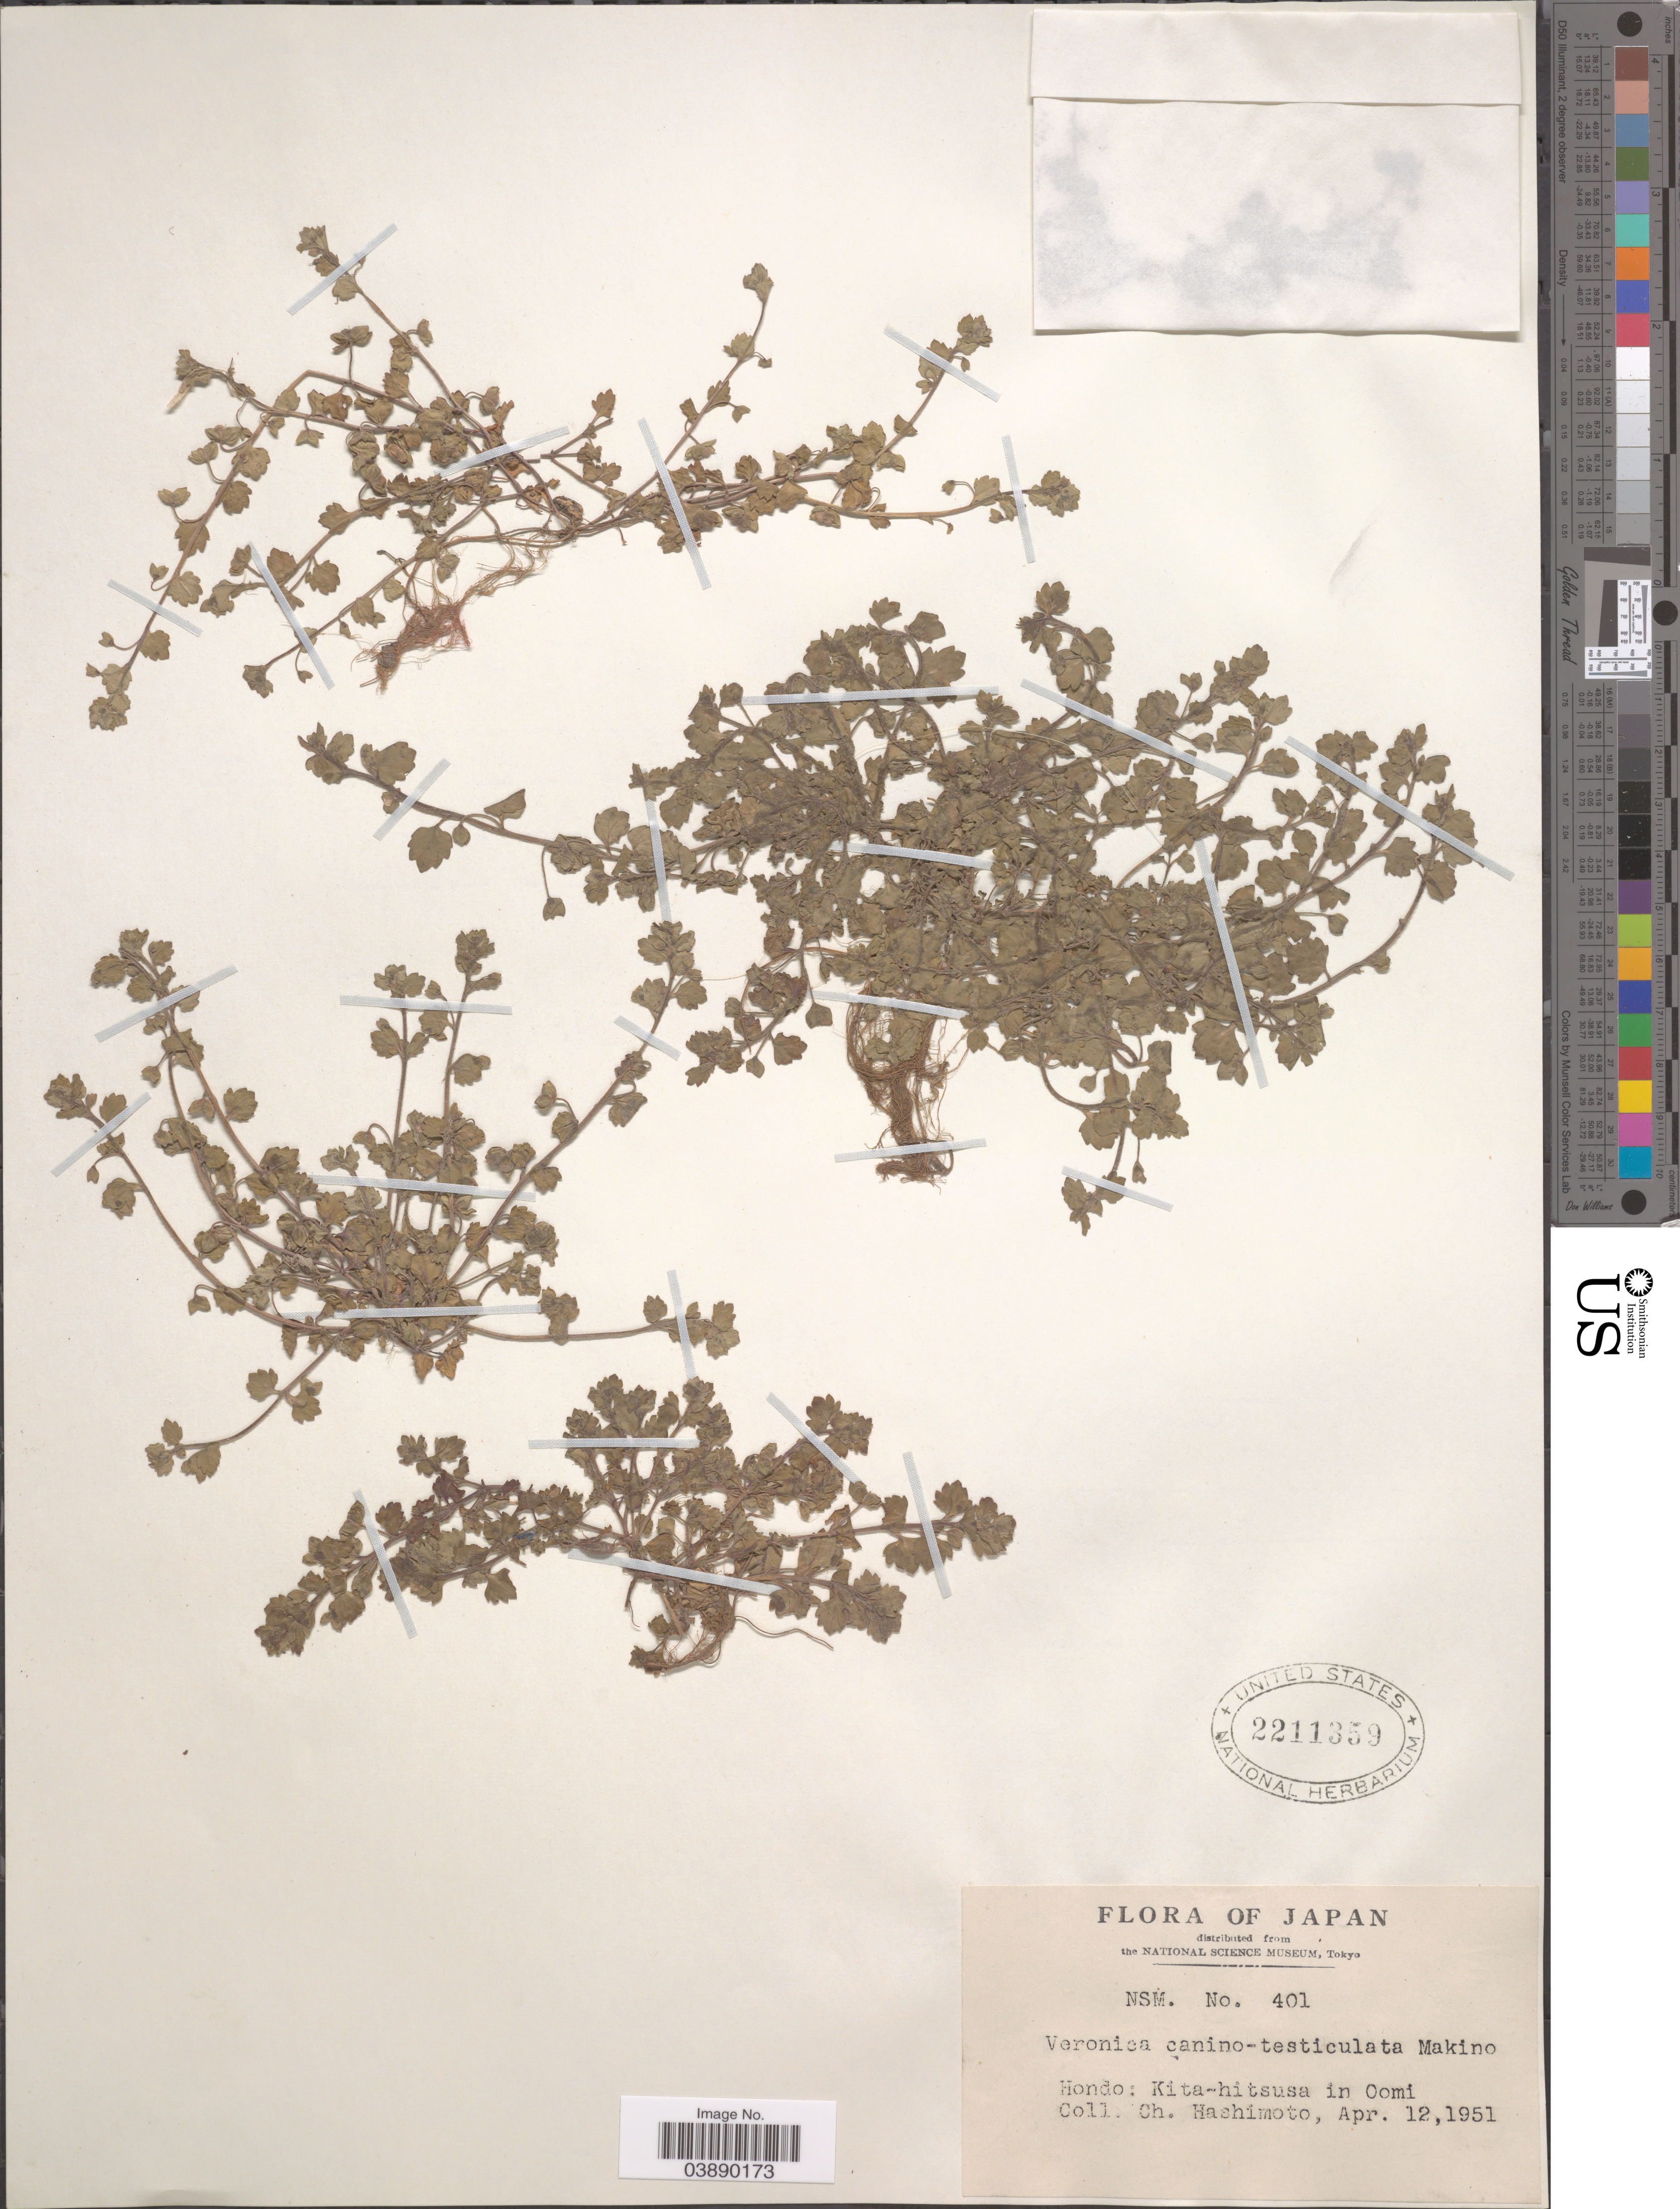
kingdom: Plantae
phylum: Tracheophyta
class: Magnoliopsida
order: Lamiales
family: Plantaginaceae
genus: Veronica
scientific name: Veronica didyma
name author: Ten.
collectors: C. Hashimoto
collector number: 401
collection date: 1951-04-12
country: Japan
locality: Hondo: Kita-hitsusa in Oomi.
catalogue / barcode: US 2211359